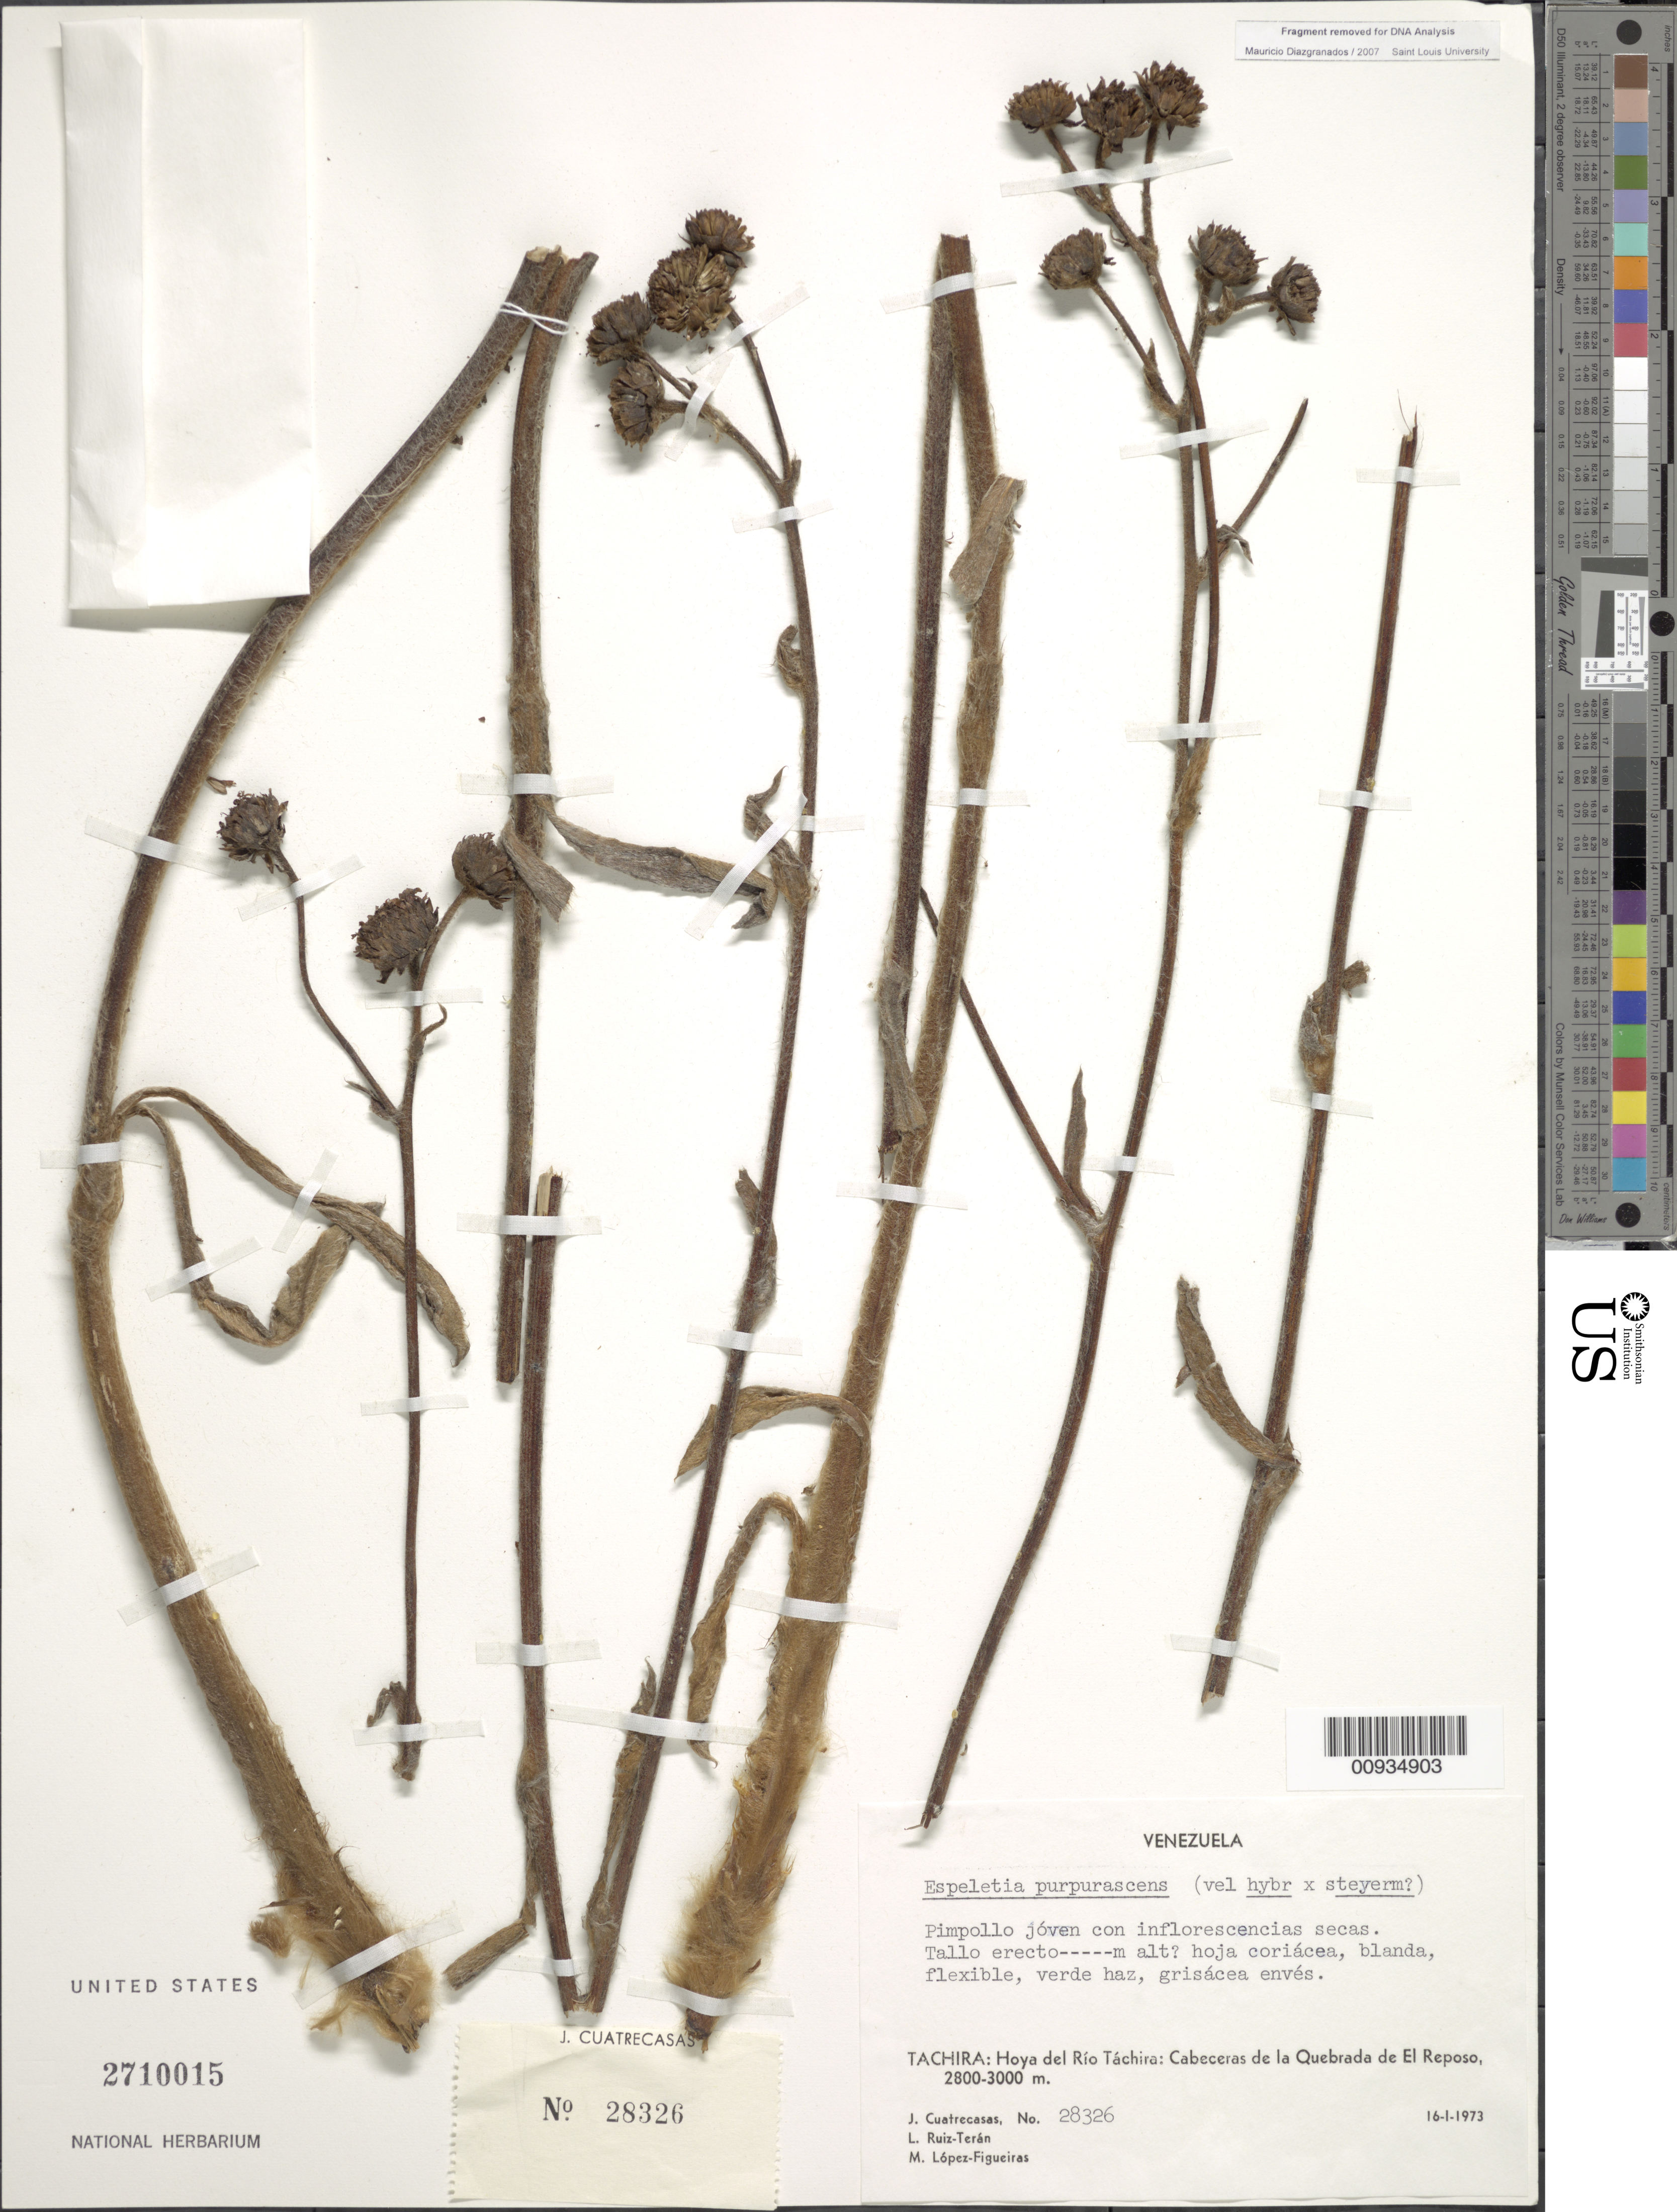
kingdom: Plantae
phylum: Tracheophyta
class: Magnoliopsida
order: Asterales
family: Asteraceae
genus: Espeletiopsis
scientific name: Espeletiopsis purpurascens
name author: (Cuatrec.) Cuatrec.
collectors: J. Cuatrecasas, L. E. Ruíz-Terán & M. López Figueiras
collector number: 28236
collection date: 1973-01-16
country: Venezuela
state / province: Táchira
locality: Hoya del Río Táchira: Cabeceras de la Quebrada de El Reposo.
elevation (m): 2800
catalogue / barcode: US 2710015